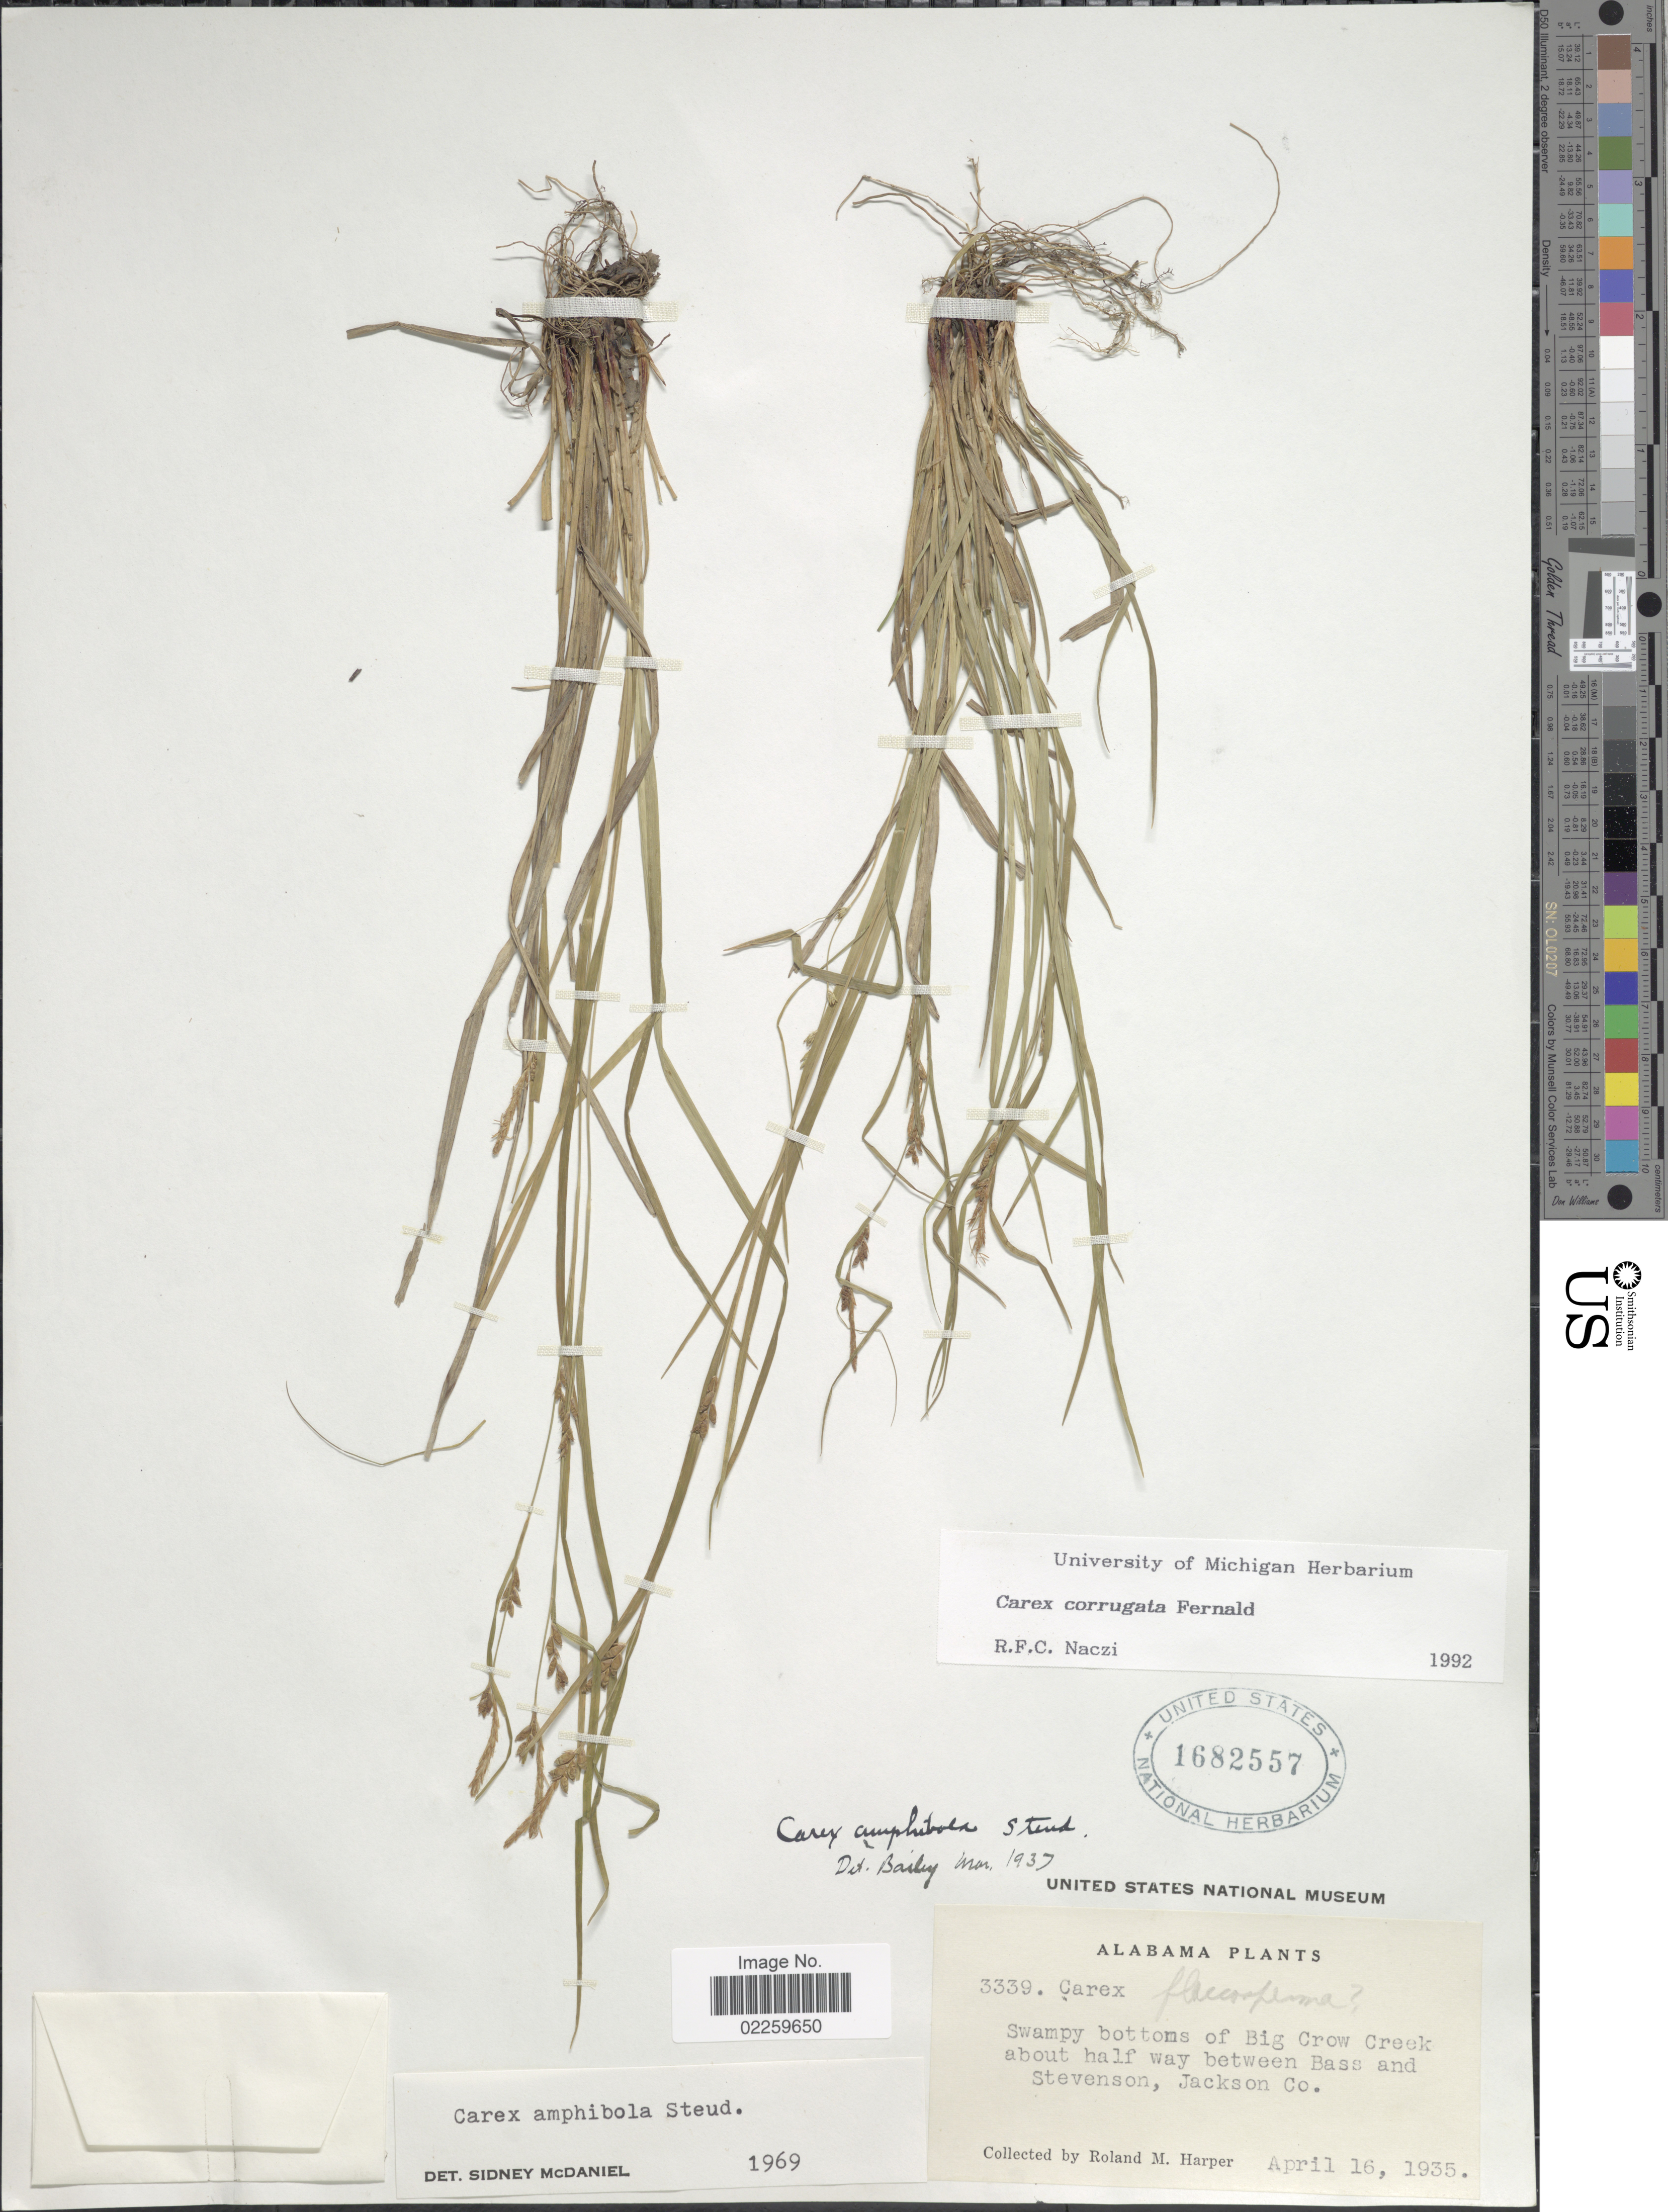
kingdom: Plantae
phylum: Tracheophyta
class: Liliopsida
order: Poales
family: Cyperaceae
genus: Carex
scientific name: Carex corrugata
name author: Fernald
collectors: R. M. Harper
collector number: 3339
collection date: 1935-04-16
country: United States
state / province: Alabama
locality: Swampy bottoms of Big Crow Creek about half way between Bass and Stevenson, Jackson Co.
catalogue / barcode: US 1682557